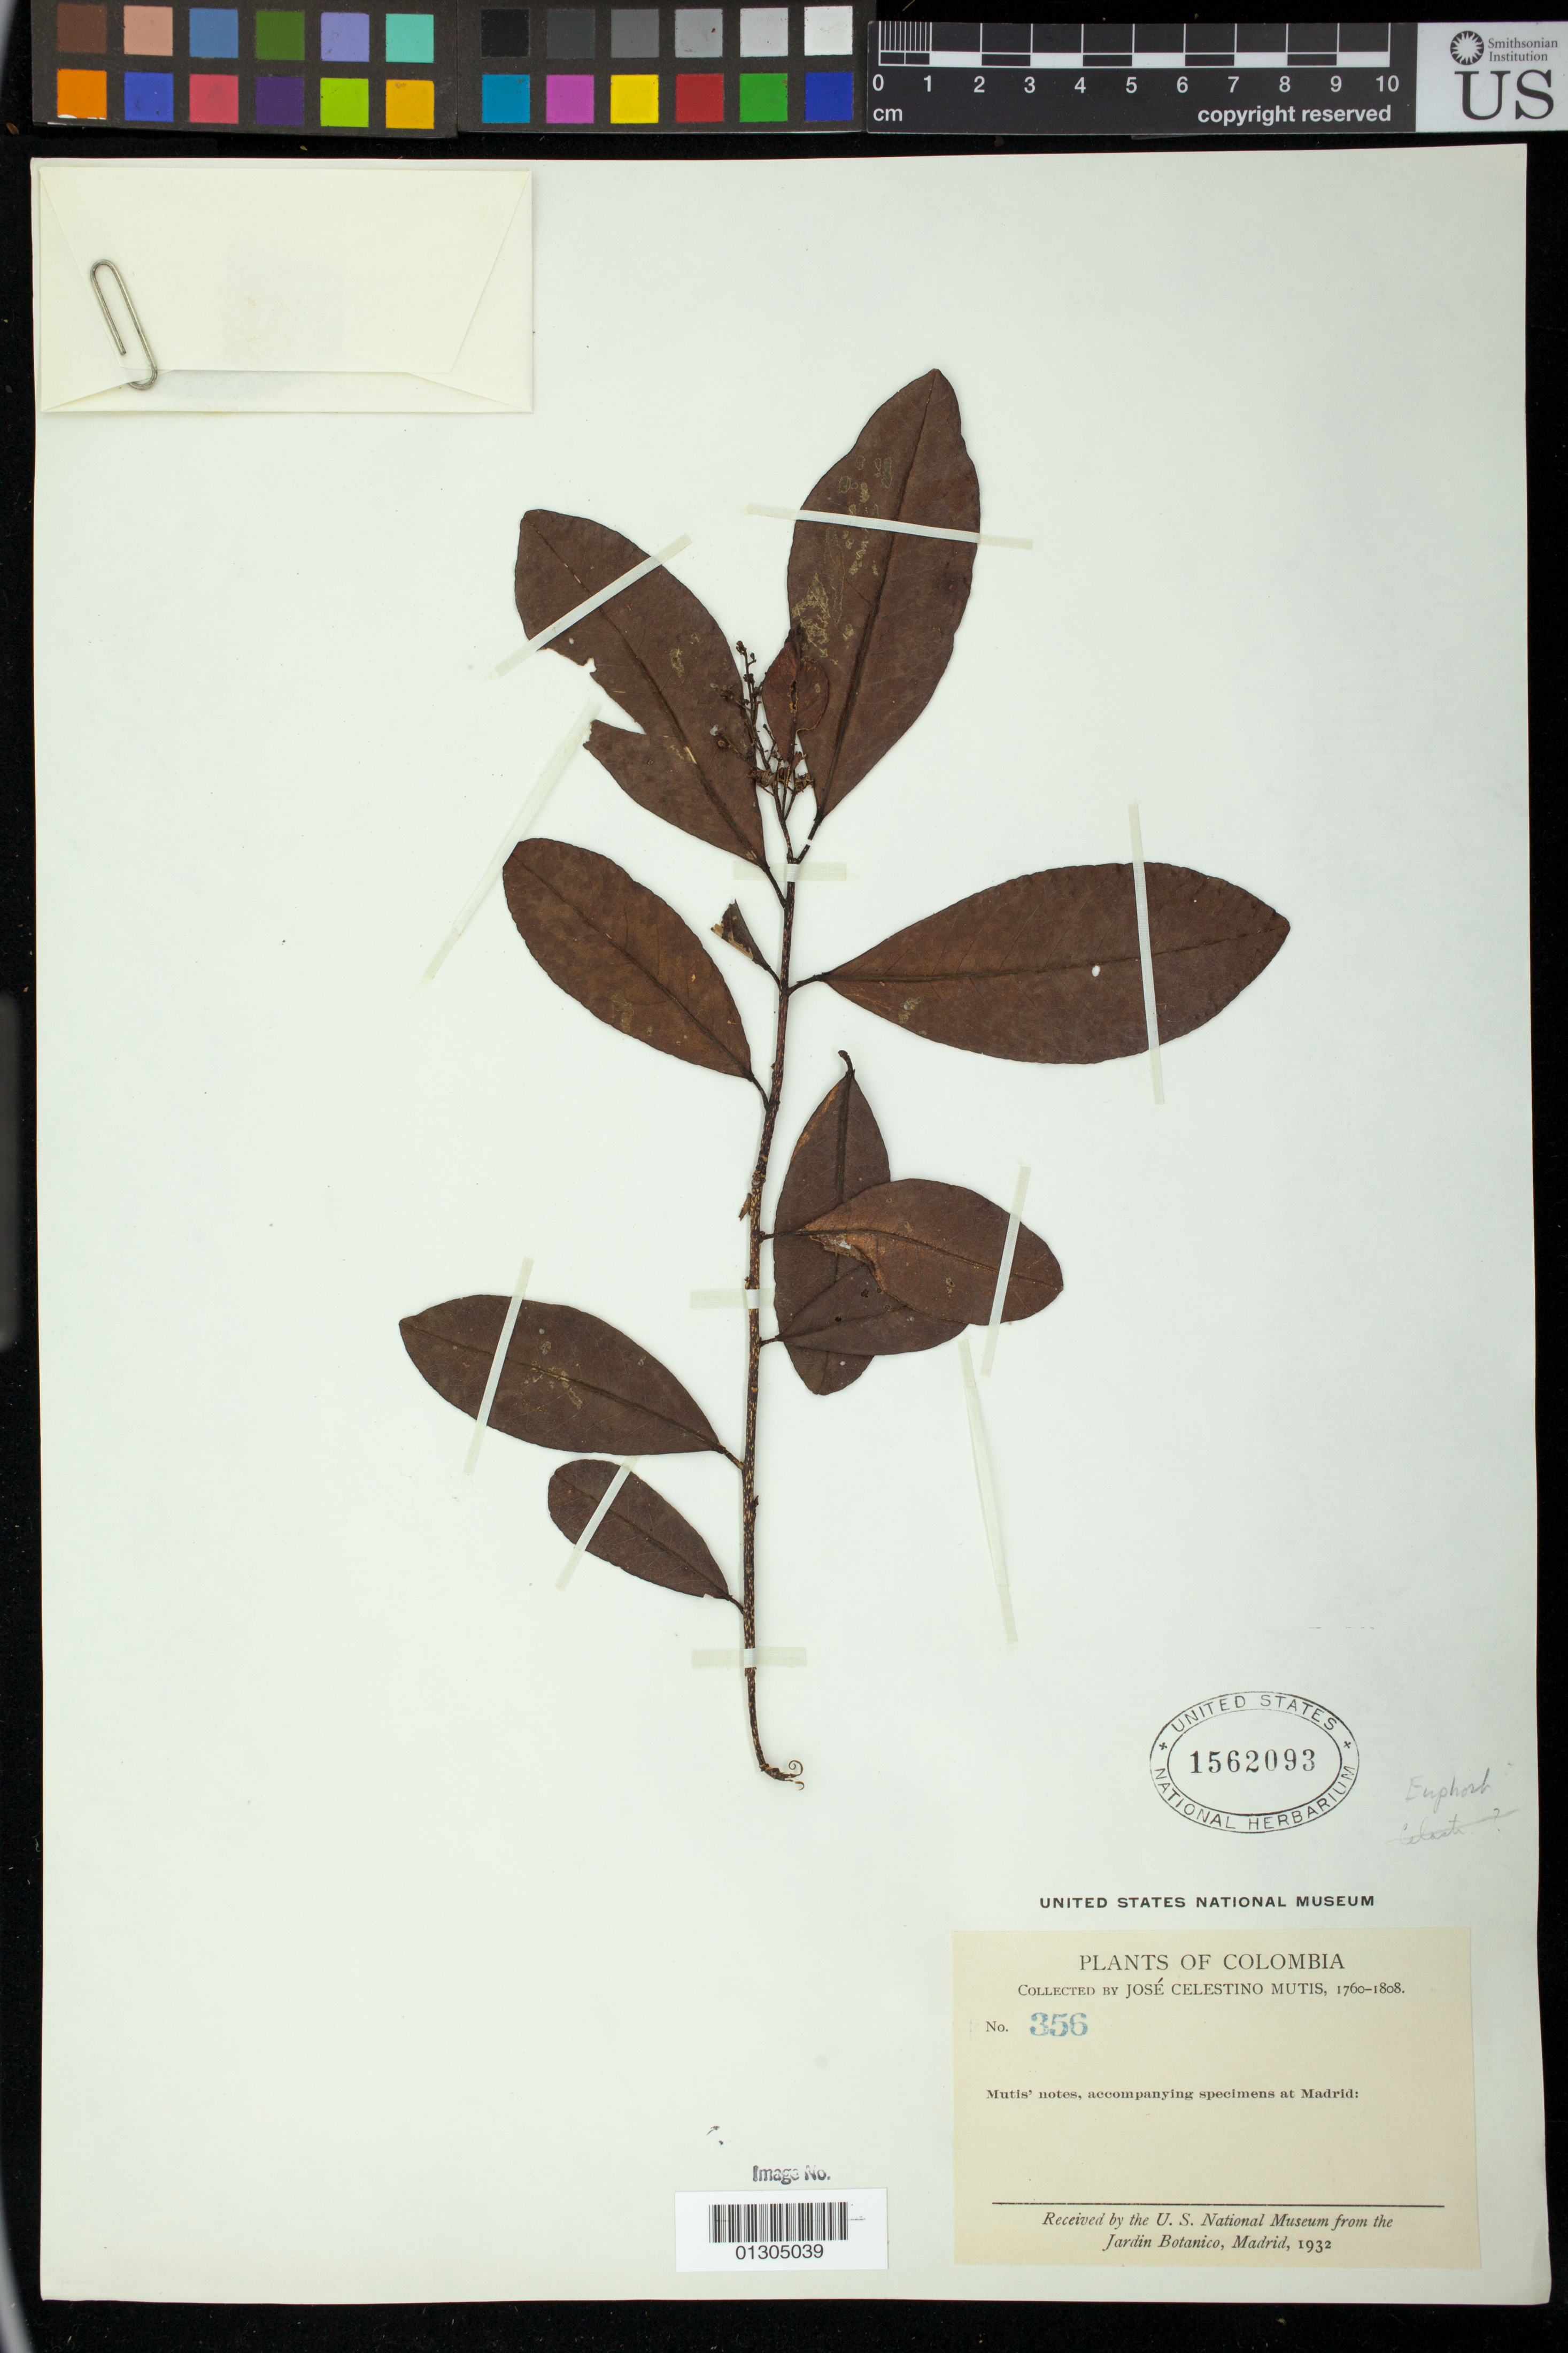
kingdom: Plantae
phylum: Tracheophyta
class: Magnoliopsida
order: Sapindales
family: Rutaceae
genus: Zanthoxylum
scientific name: Zanthoxylum schreberi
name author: (J.F. Gmel.) Reynel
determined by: Londoño-Echeverri, Y.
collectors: J. C. B. Mutis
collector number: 356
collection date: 1760/1808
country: Colombia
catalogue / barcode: US 1562093